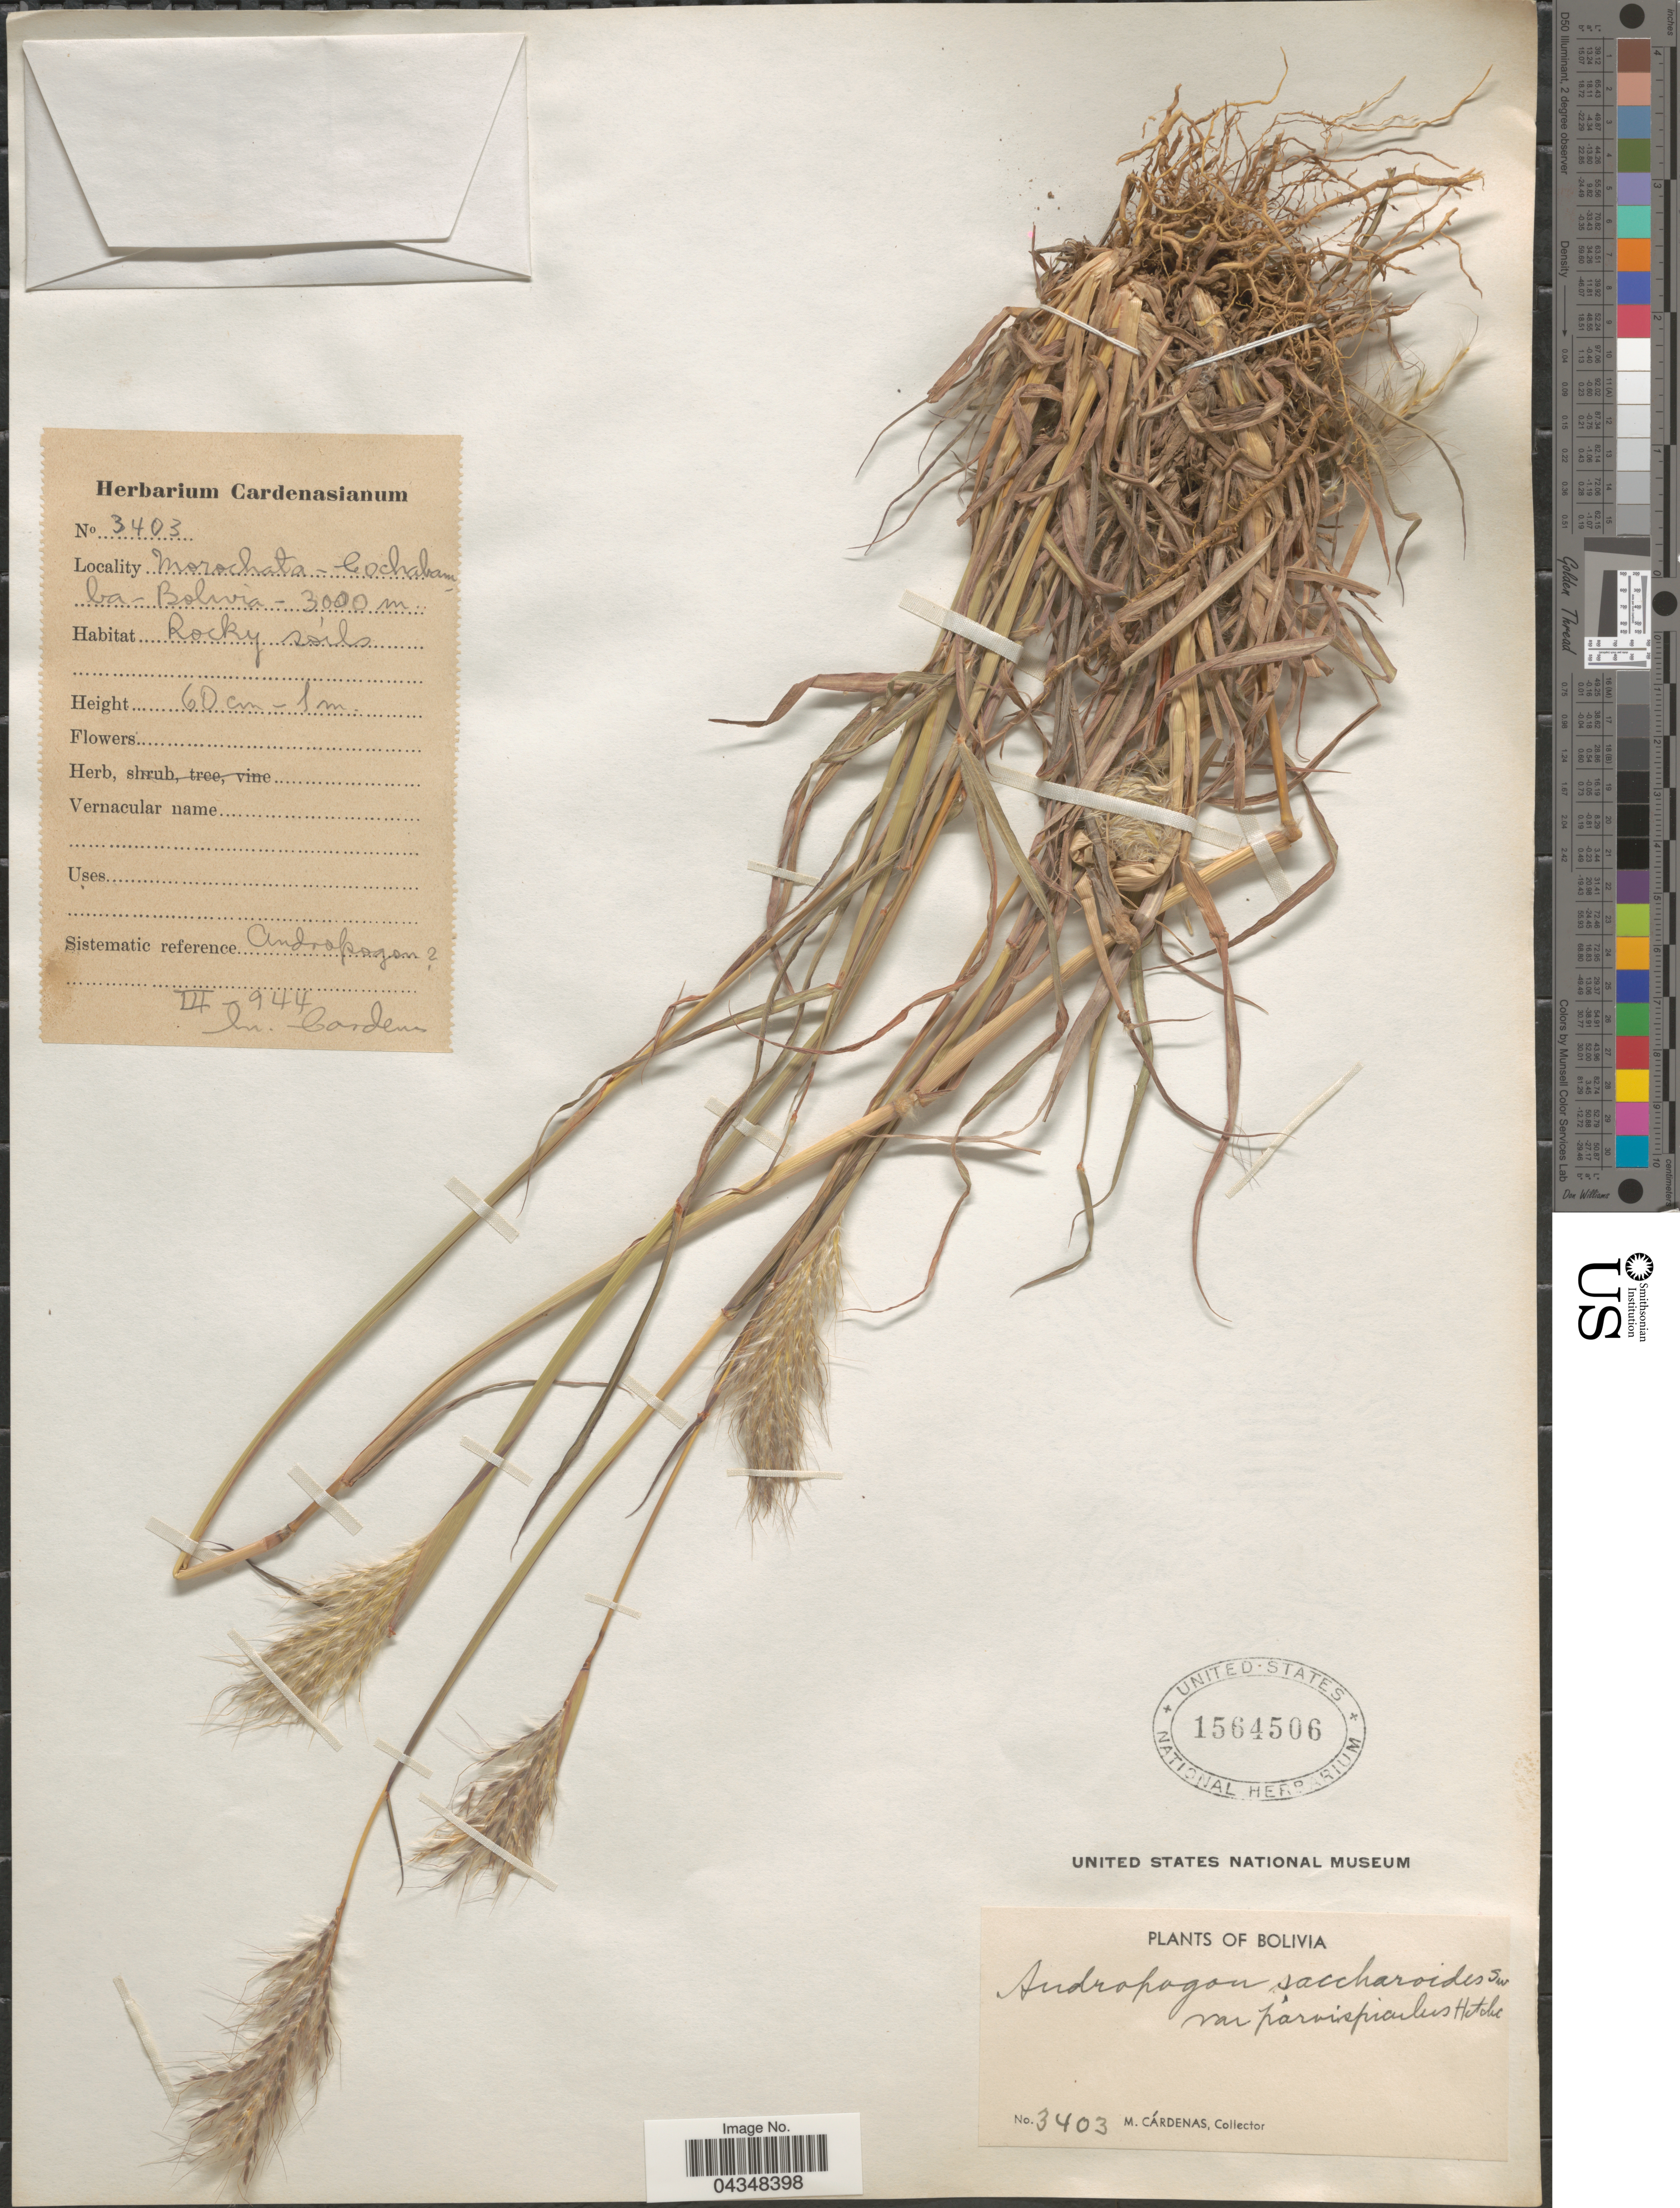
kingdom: Plantae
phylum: Tracheophyta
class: Liliopsida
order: Poales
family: Poaceae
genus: Bothriochloa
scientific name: Bothriochloa saccharoides var. parvispicula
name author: (Hitchc.) Tovar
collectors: M. Cárdenas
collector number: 3403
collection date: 1944-03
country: Bolivia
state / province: Cochabamba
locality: Morachata.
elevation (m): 3000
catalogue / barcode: US 1564506